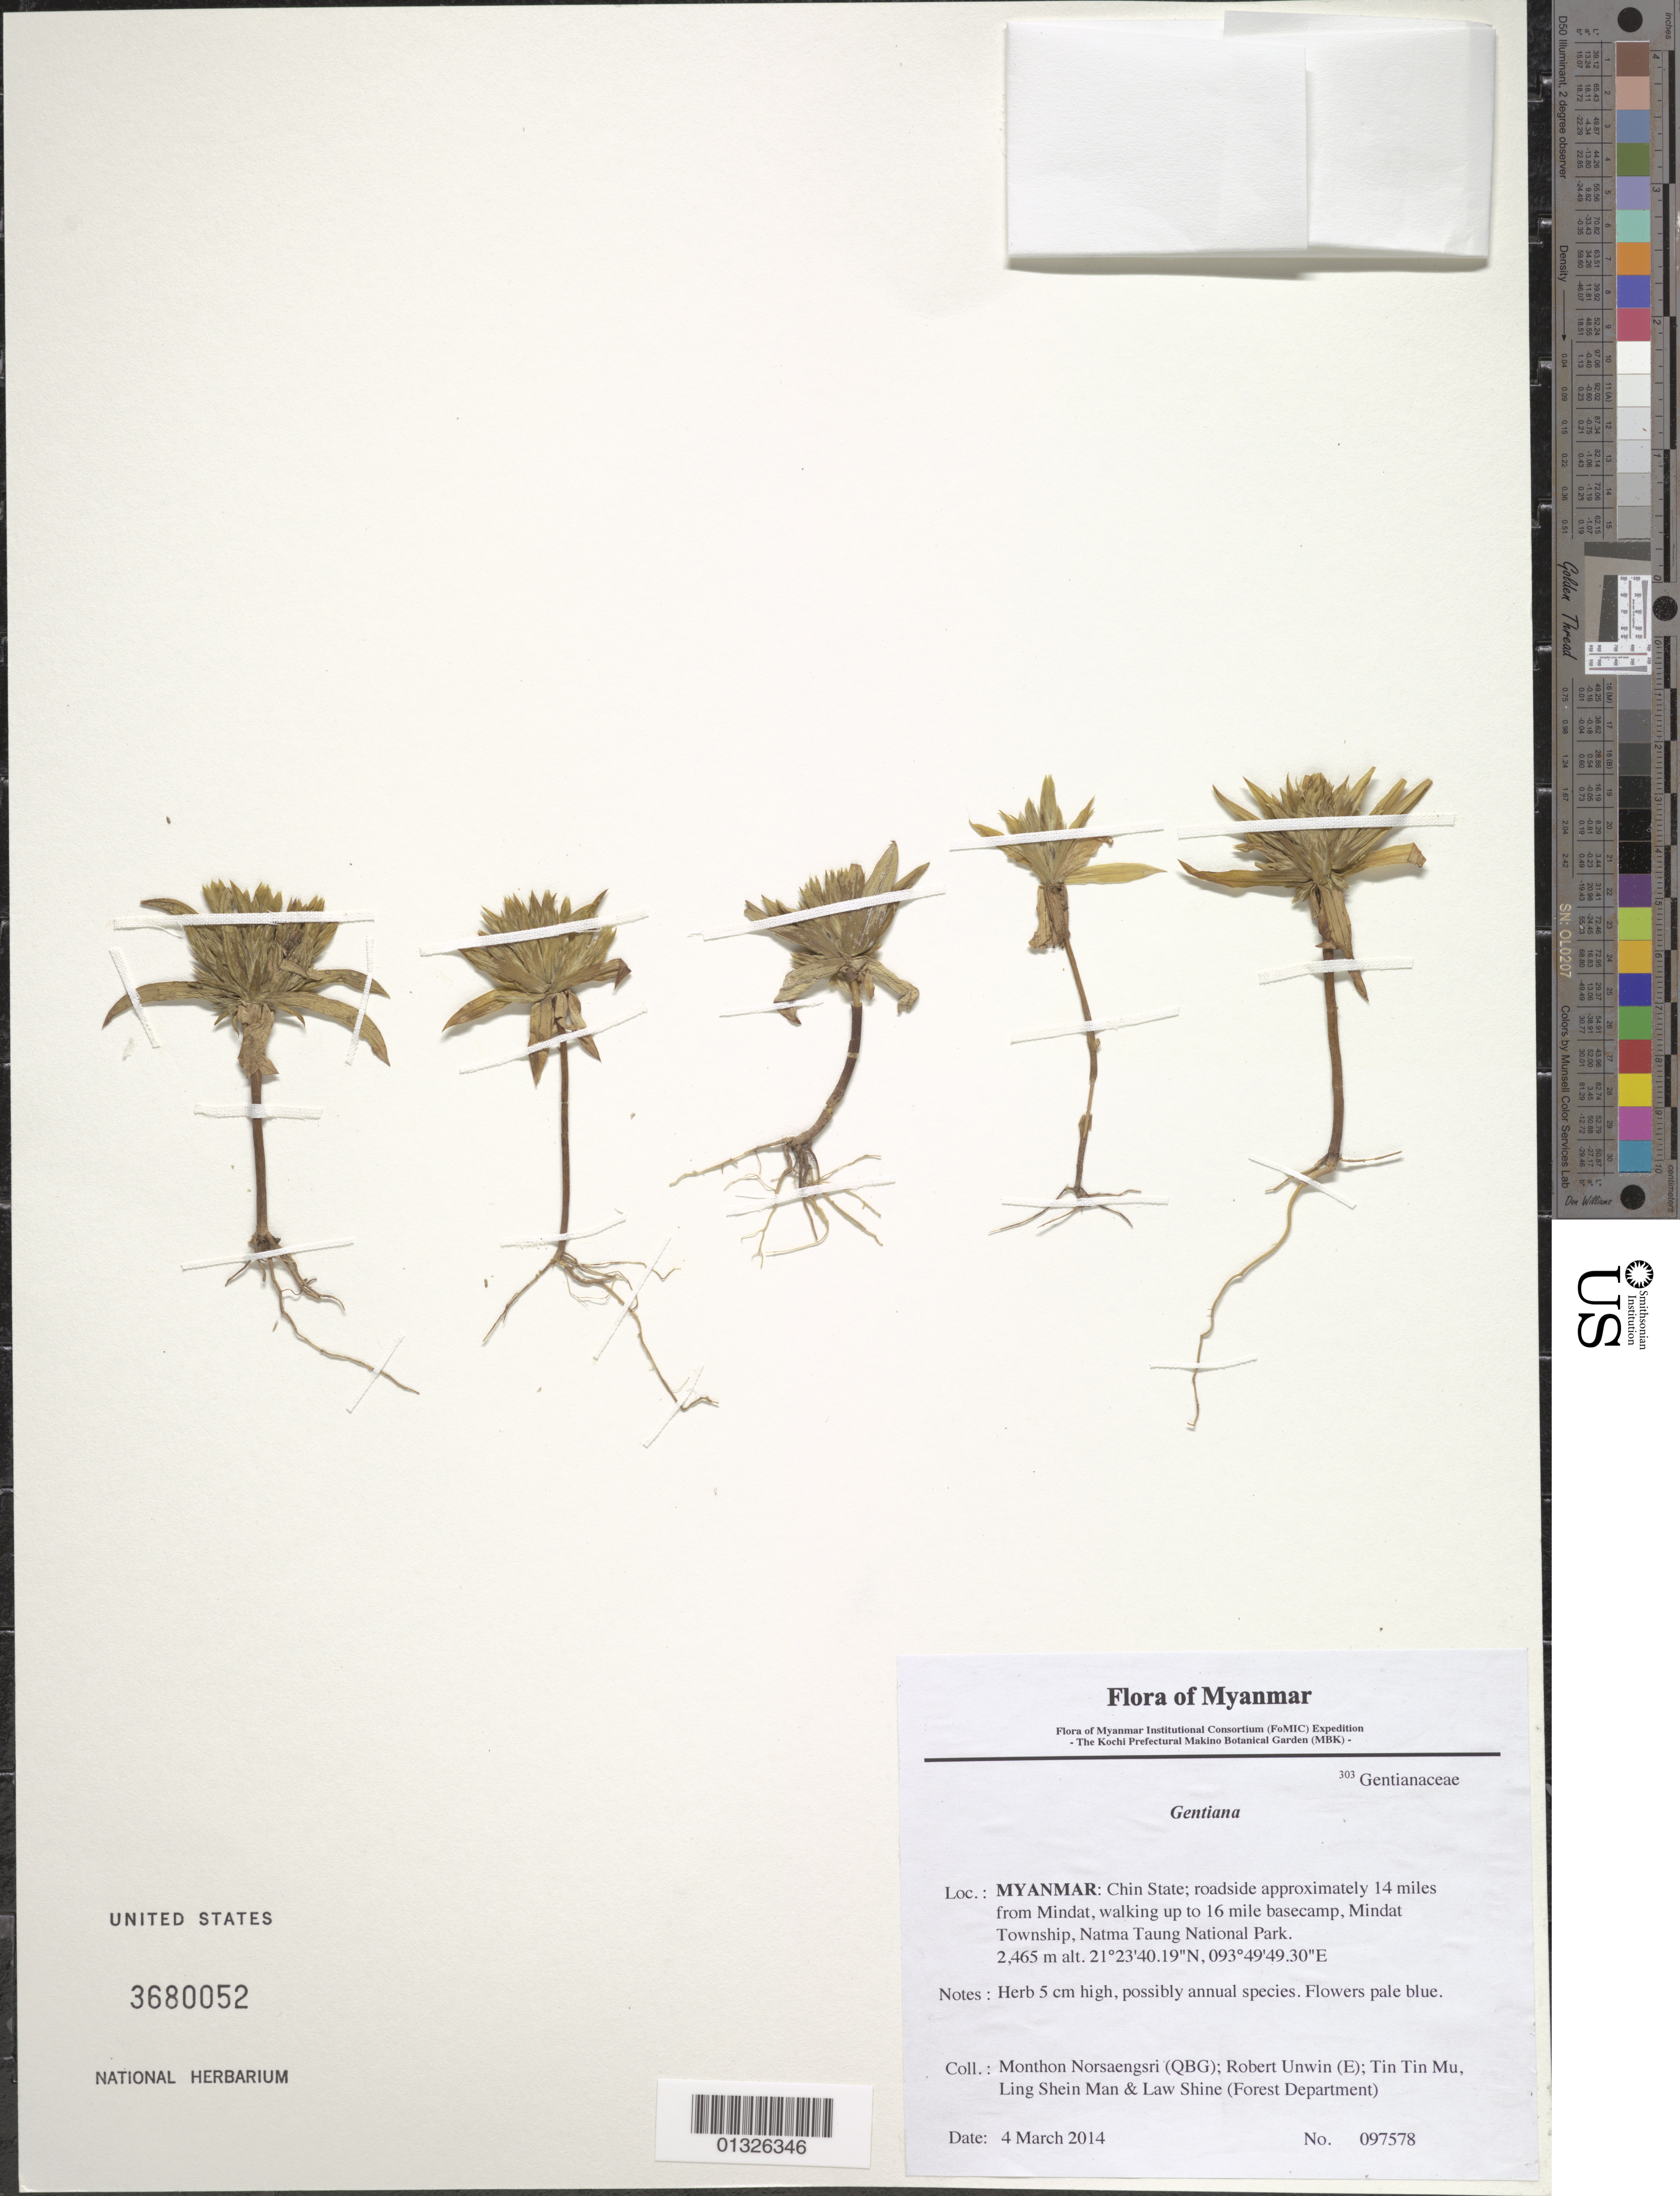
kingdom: Plantae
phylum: Tracheophyta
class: Magnoliopsida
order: Gentianales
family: Gentianaceae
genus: Gentiana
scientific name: Gentiana sp.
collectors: M. Norsaengsri, R. Unwin, Tin Tin Mu, Ling Shein Man & L. Shine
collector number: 97578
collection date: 2014-03-04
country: Myanmar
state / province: Chin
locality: Roadside approximately 14 miles from Mindat, walking up to 16 mile basecamp, Mindat Township, Natma Taung National Park.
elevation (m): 2465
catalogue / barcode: US 3680052